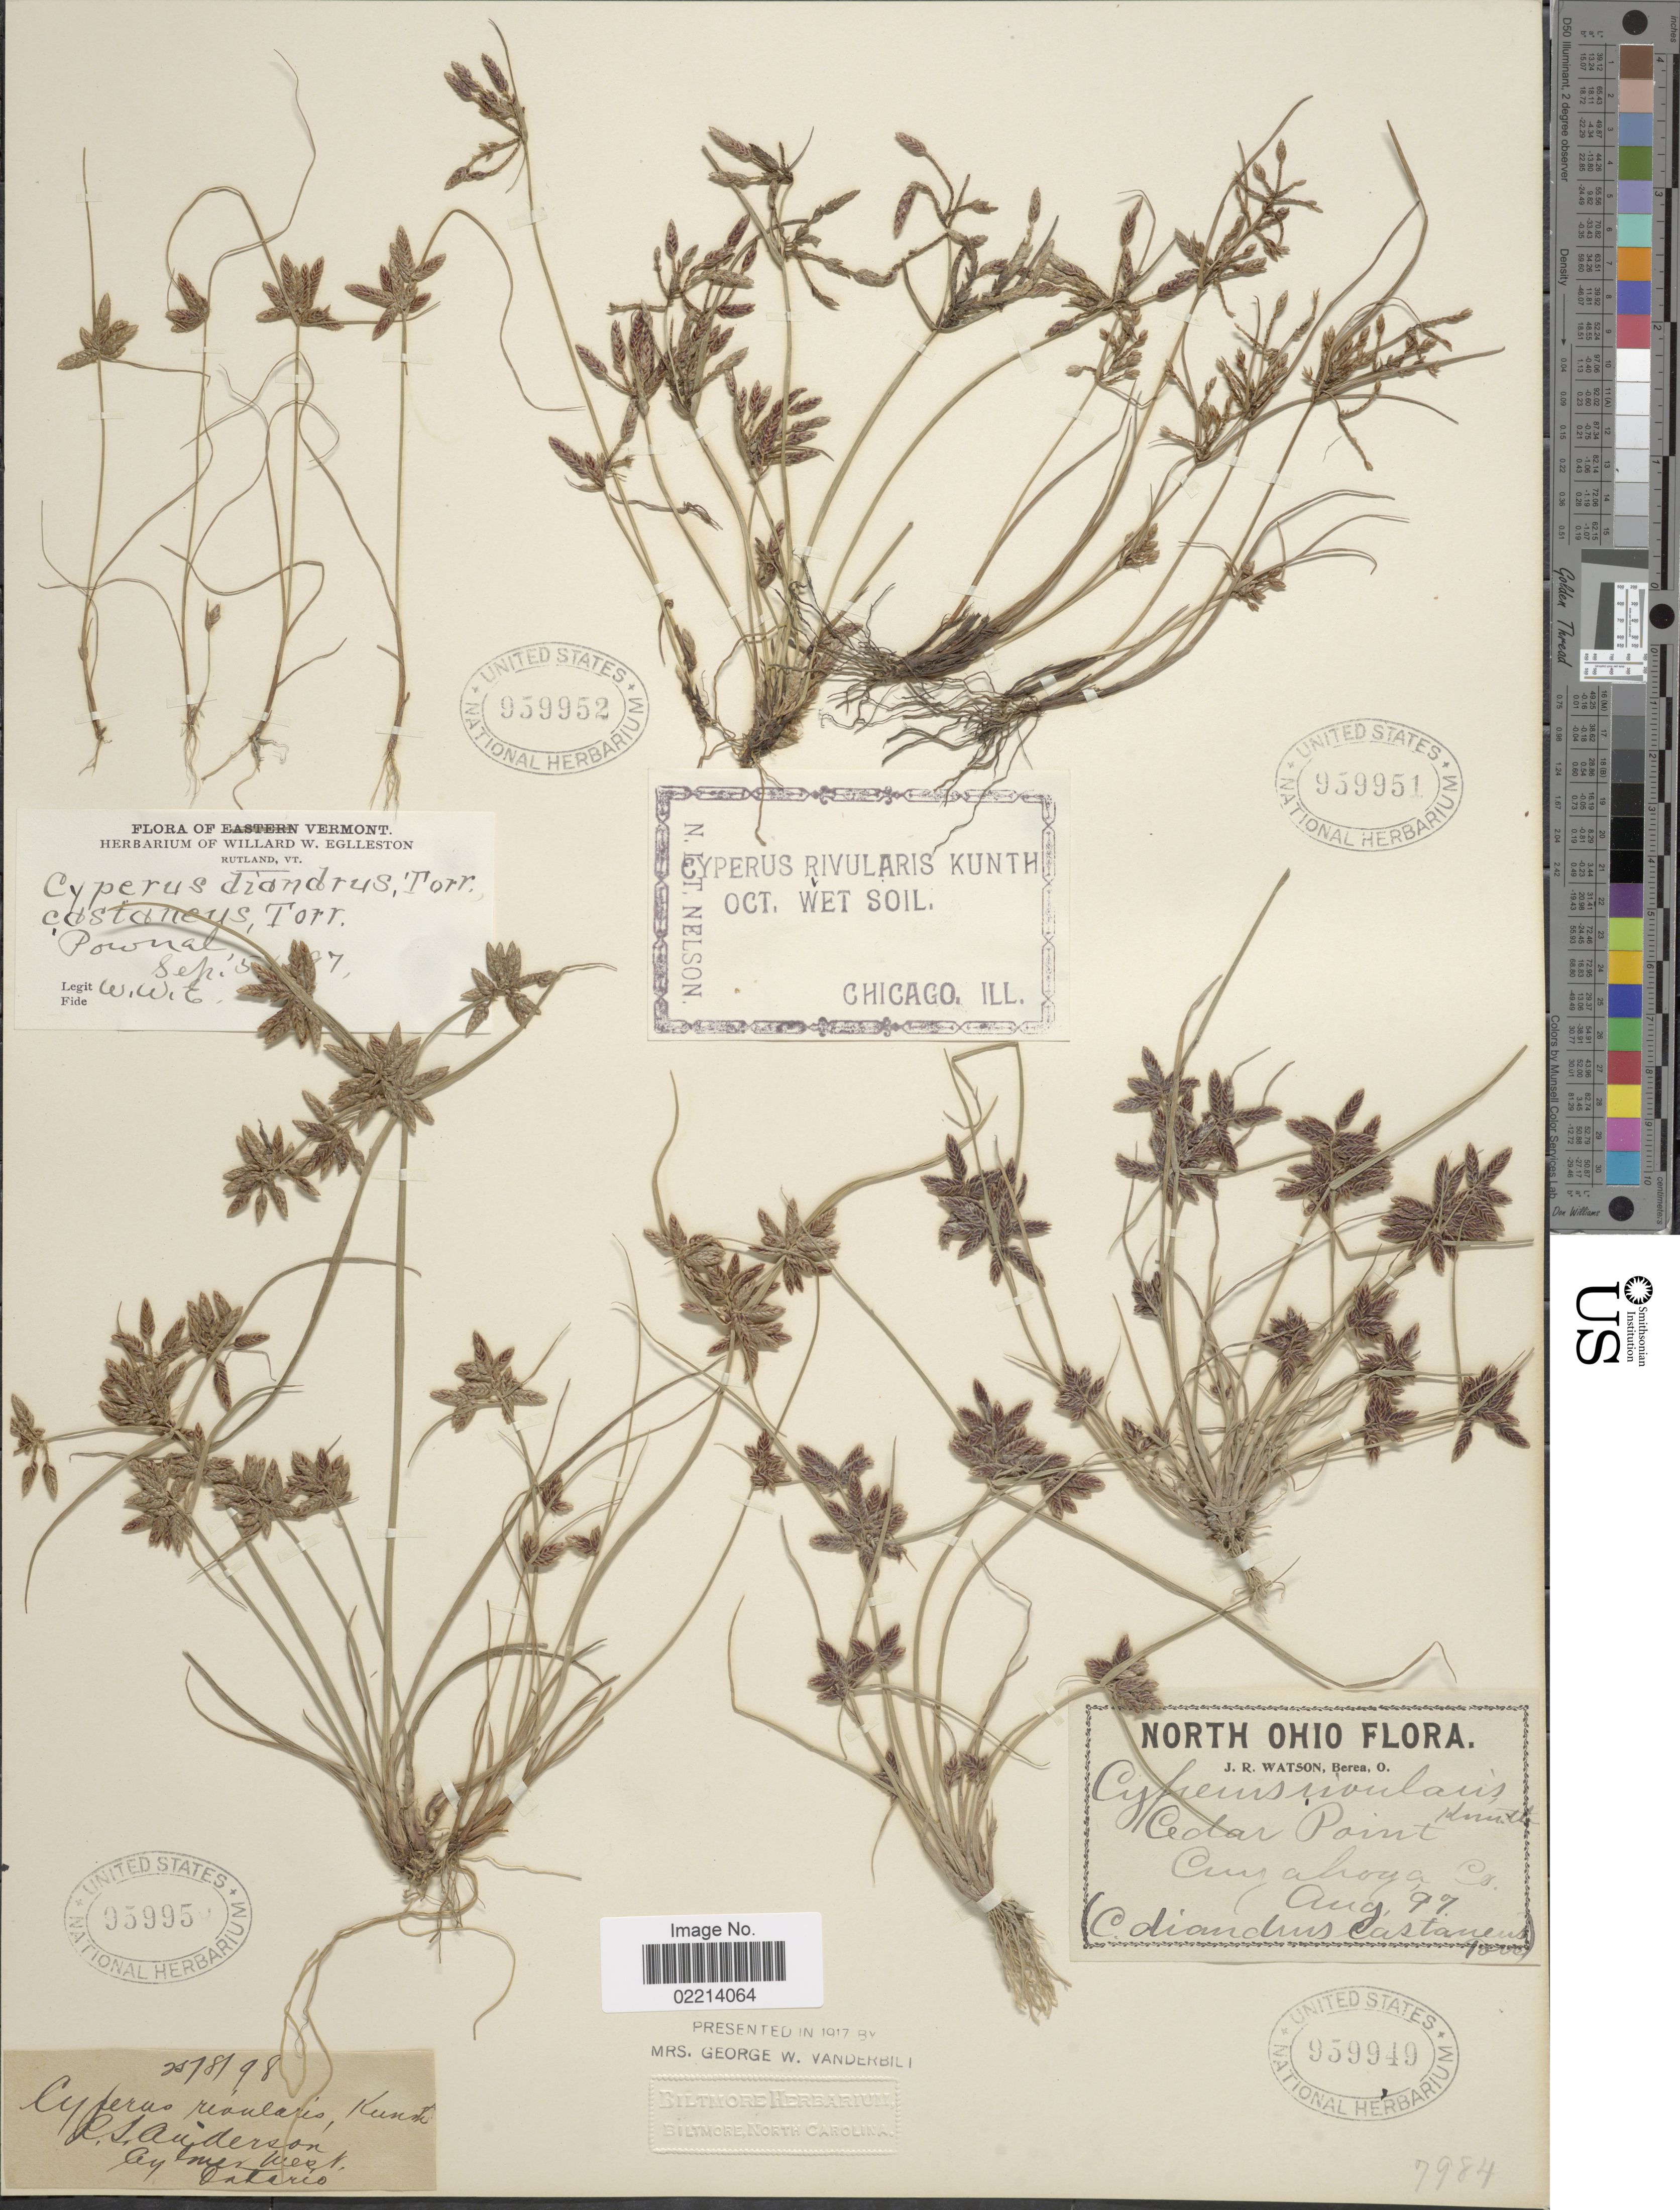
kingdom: Plantae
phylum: Tracheophyta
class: Liliopsida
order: Poales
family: Cyperaceae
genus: Cyperus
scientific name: Cyperus bipartitus Torr.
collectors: W. W. Eggleston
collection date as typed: Transcribed d/m/y: 5/9/97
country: United States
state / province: Vermont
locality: Pownal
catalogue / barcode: US 959952-3